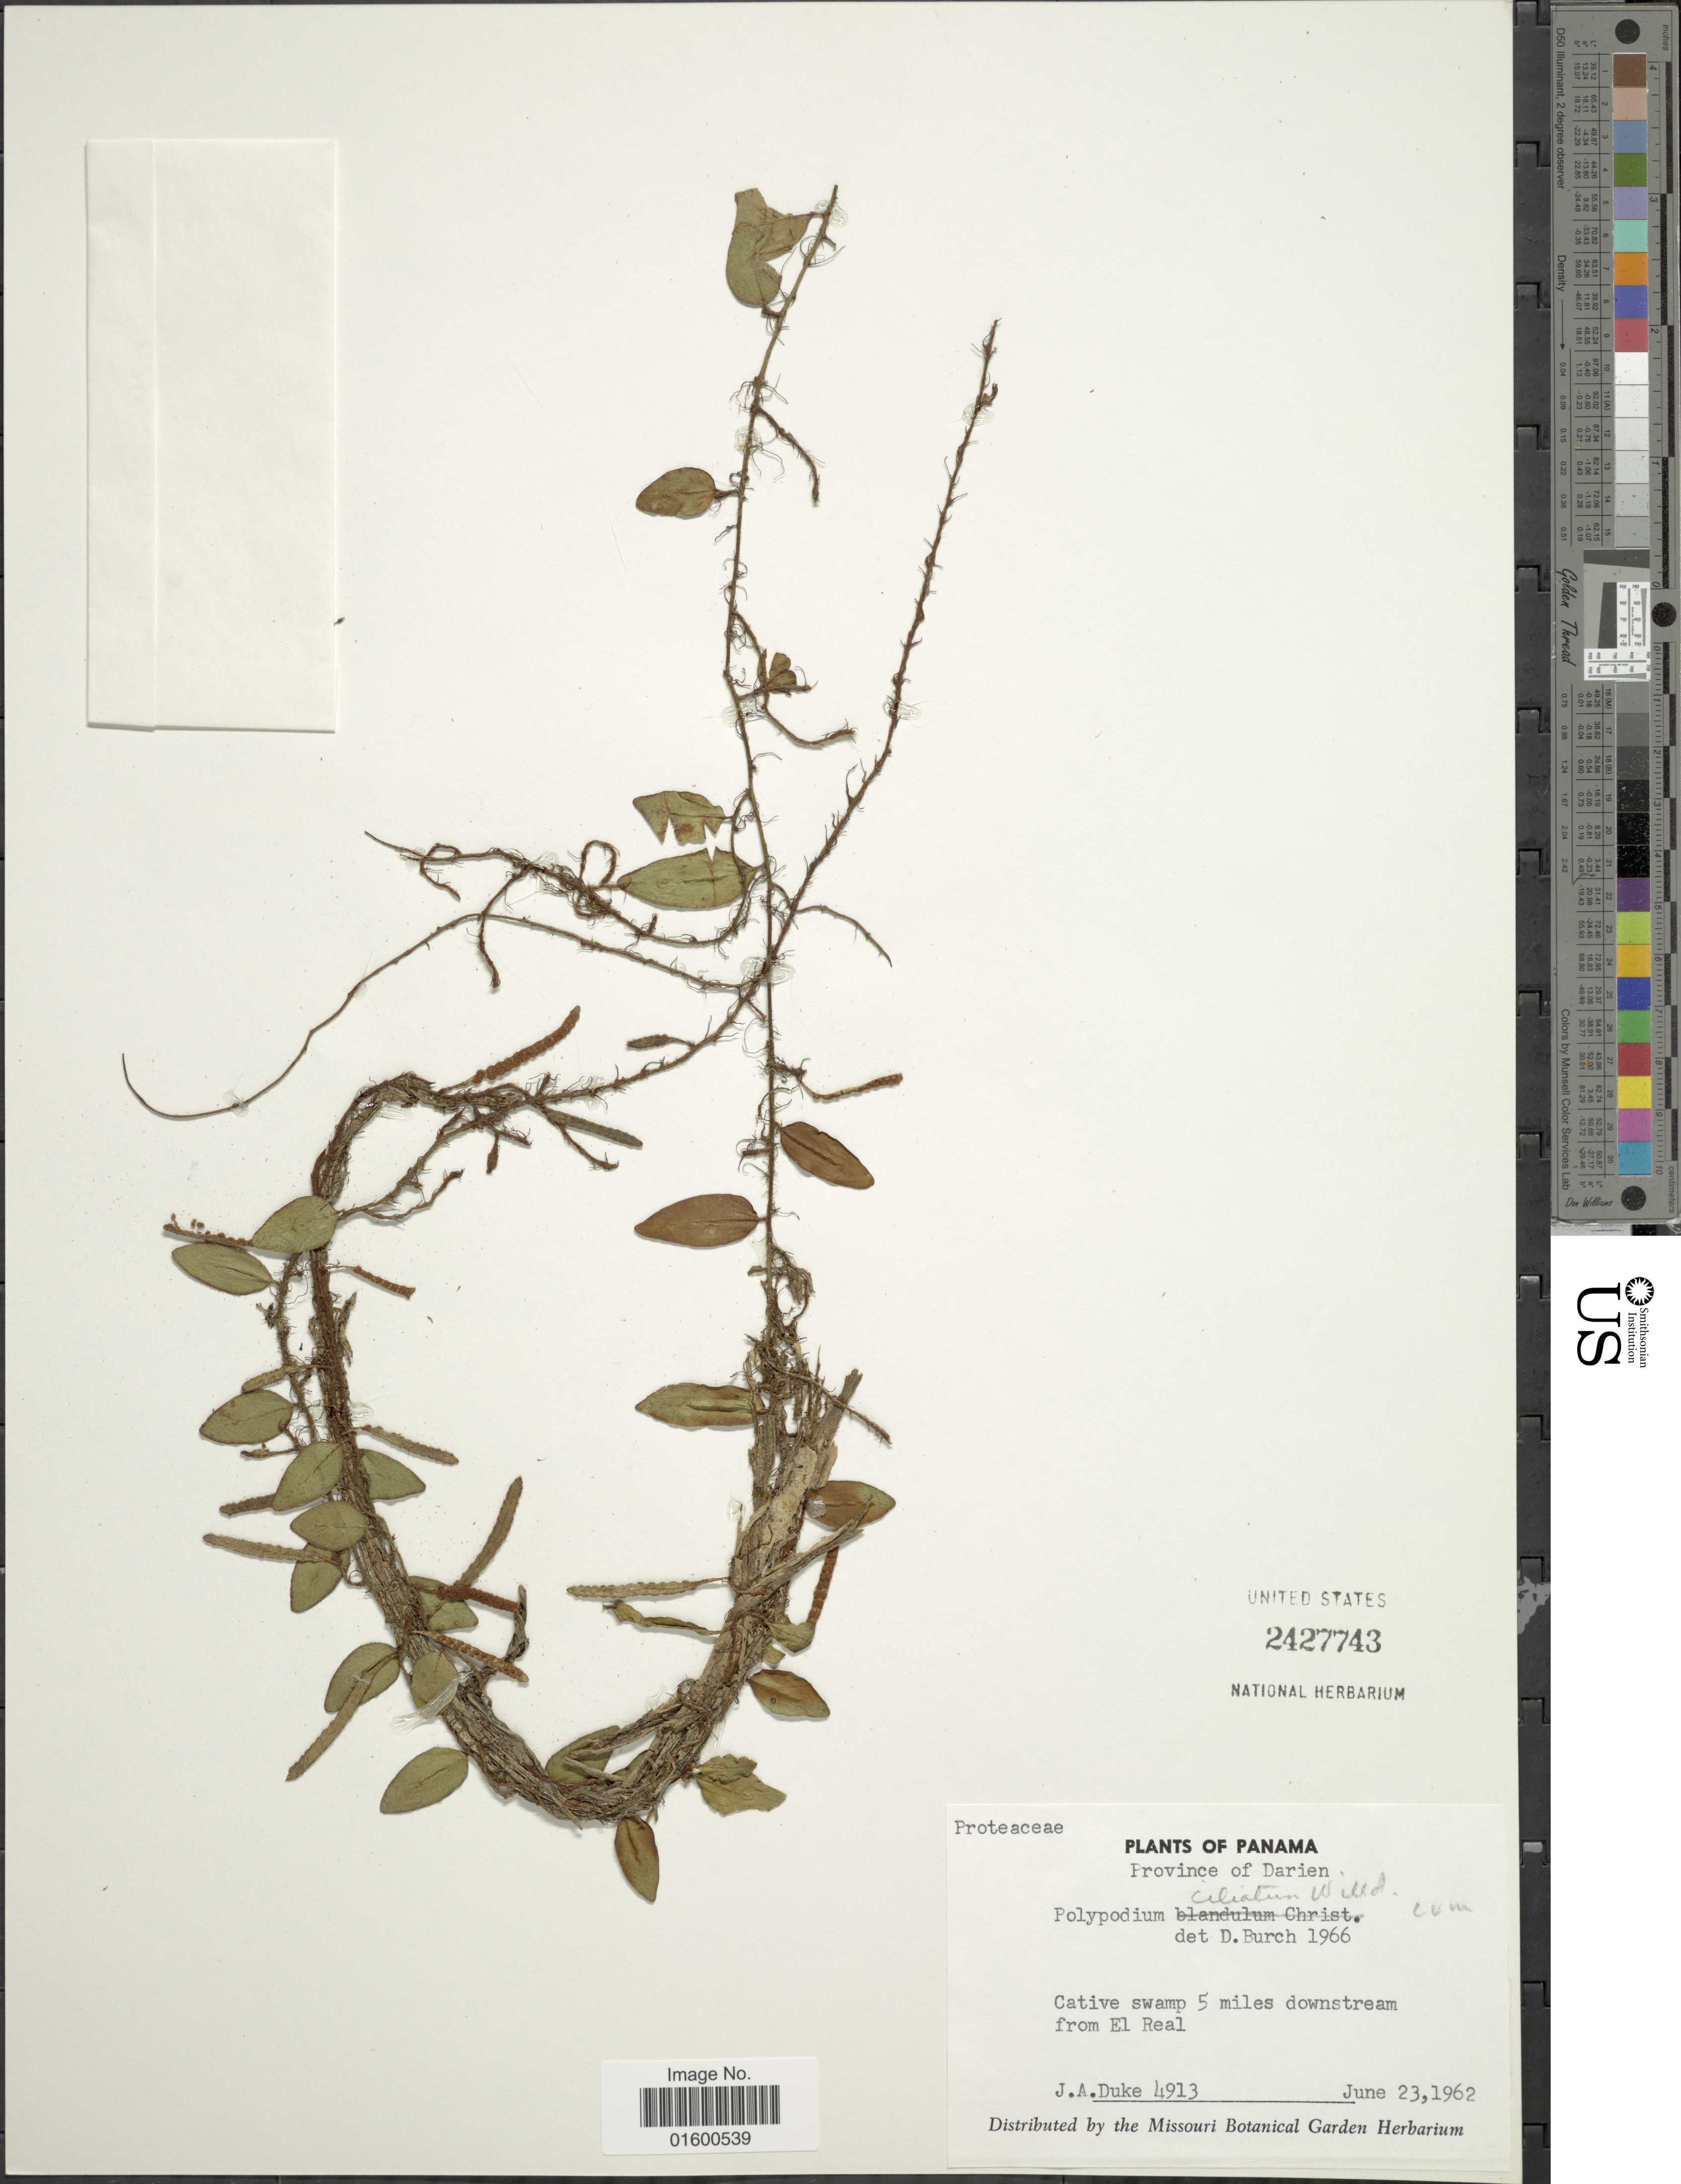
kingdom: Plantae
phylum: Tracheophyta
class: Polypodiopsida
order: Polypodiales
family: Polypodiaceae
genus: Microgramma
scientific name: Microgramma reptans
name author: (Cav.) A.R. Sm.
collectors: J. A. Duke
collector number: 4913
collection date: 1962-06-23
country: Panama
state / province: Darién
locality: Province of Darien, Cative swamp 5 miles downstream from El Real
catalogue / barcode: US 2427743